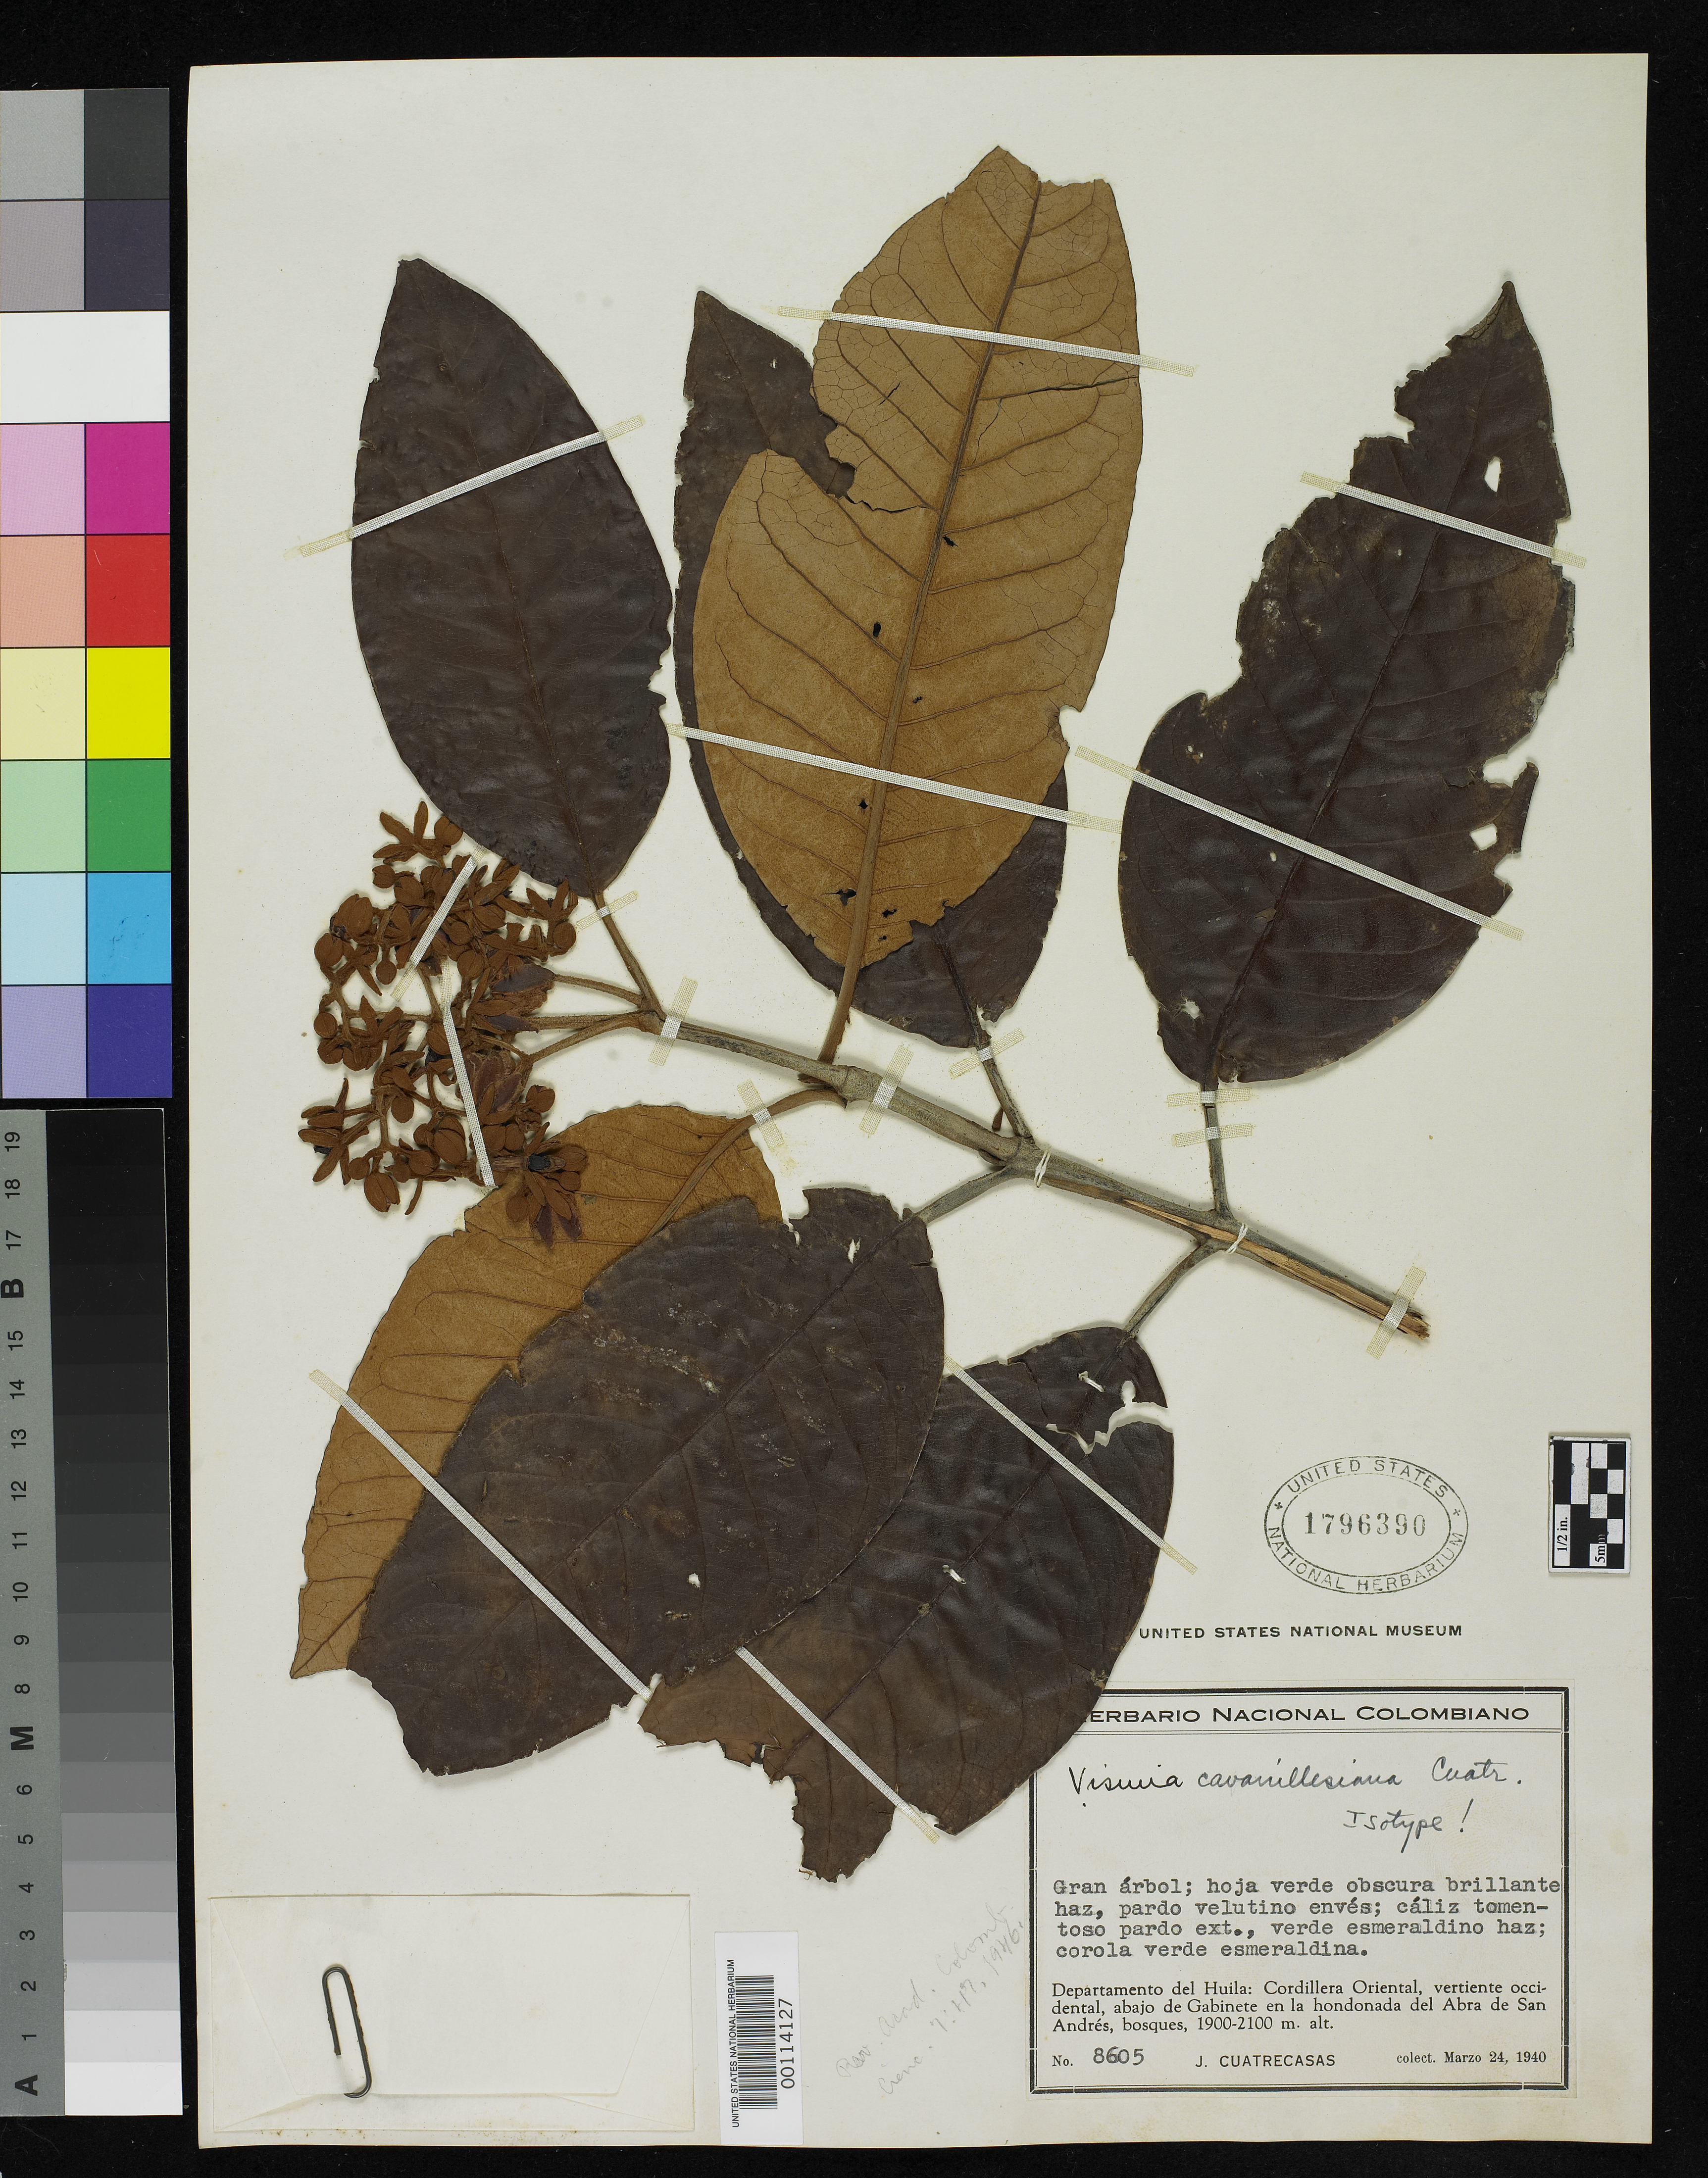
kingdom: Plantae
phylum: Tracheophyta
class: Magnoliopsida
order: Malpighiales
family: Hypericaceae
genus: Vismia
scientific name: Vismia cavanillesiana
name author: Cuatrec.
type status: Isotype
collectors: J. Cuatrecasas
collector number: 8605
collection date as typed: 24 Mar 1940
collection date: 1940-03-24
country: Colombia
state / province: Huila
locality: Cordillera Oriental, Gabinete en La Hoya del Abra de San Andres.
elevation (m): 1900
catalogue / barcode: US 1796390